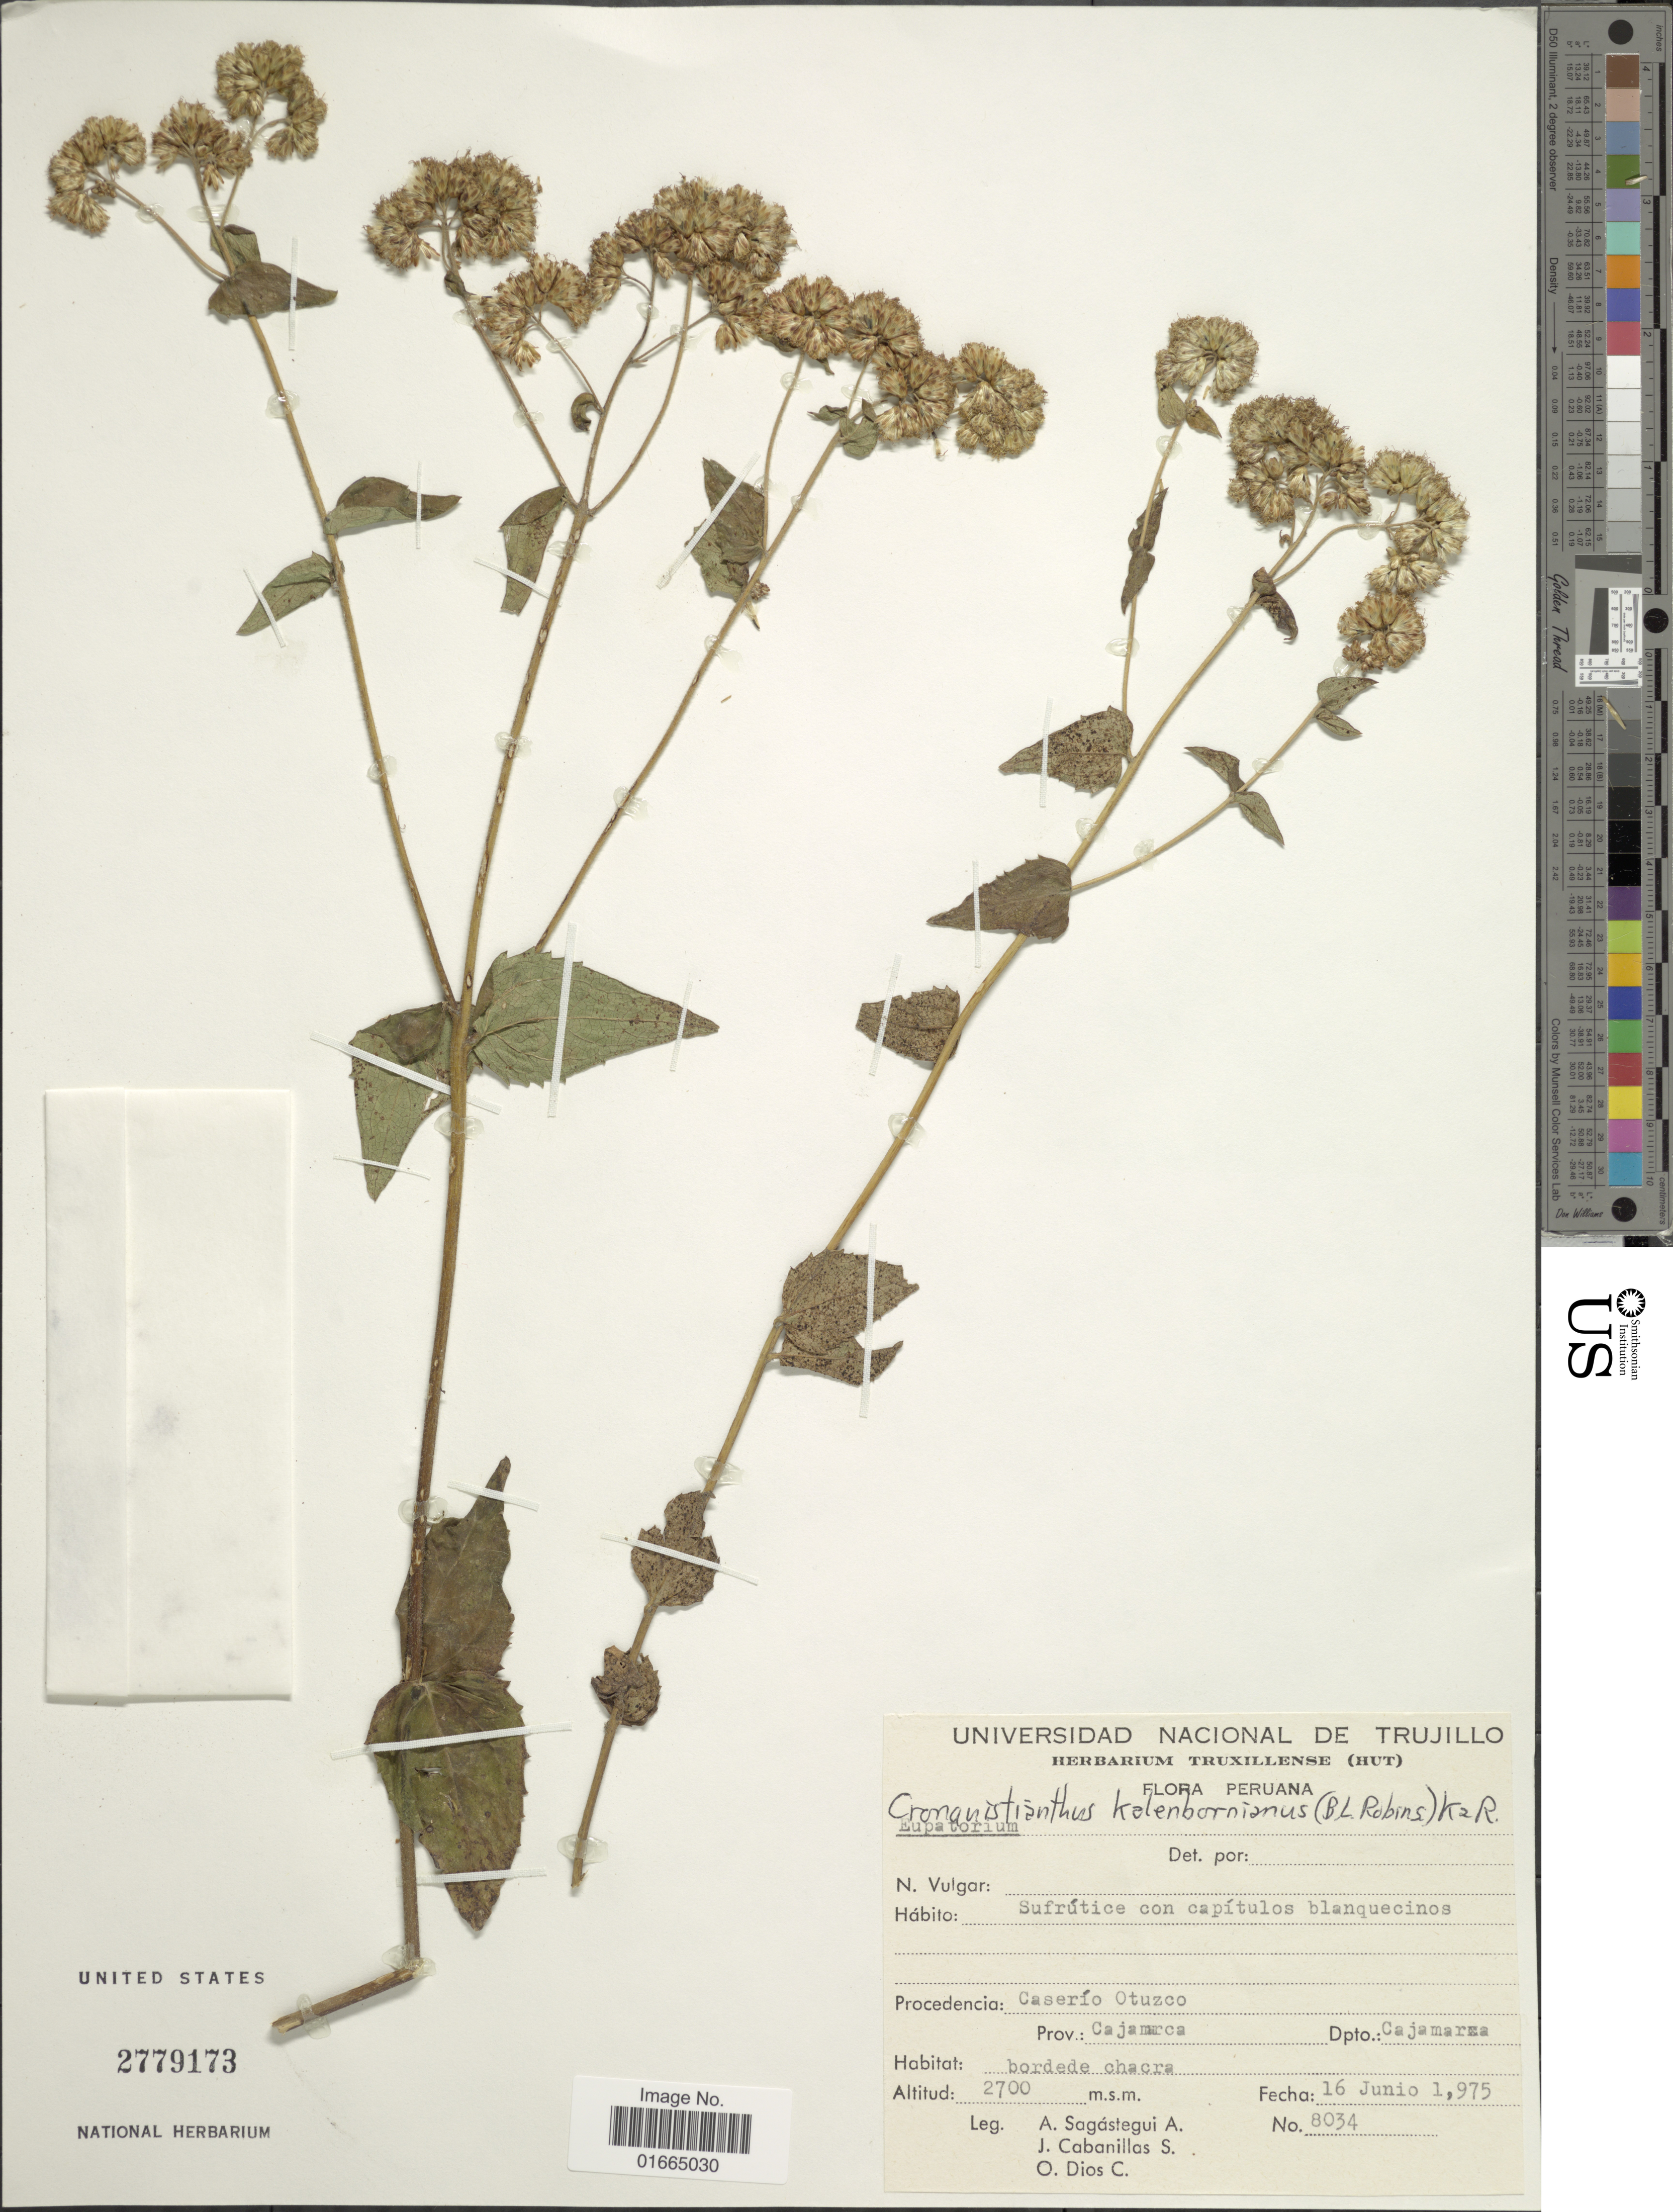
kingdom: Plantae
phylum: Tracheophyta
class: Magnoliopsida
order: Asterales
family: Asteraceae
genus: Cronquistianthus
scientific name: Cronquistianthus kalenbornianus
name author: (B.L. Rob.) R.M. King & H. Rob.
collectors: A. Sagástegui A., J. Cabanillas S. & O. Dios C.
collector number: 8034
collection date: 1975-06-16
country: Peru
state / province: Cajamarca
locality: Caserío Otuzco. Prov.: Cajamarca. Dpto.: Cajamarca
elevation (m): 2700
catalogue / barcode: US 2779173